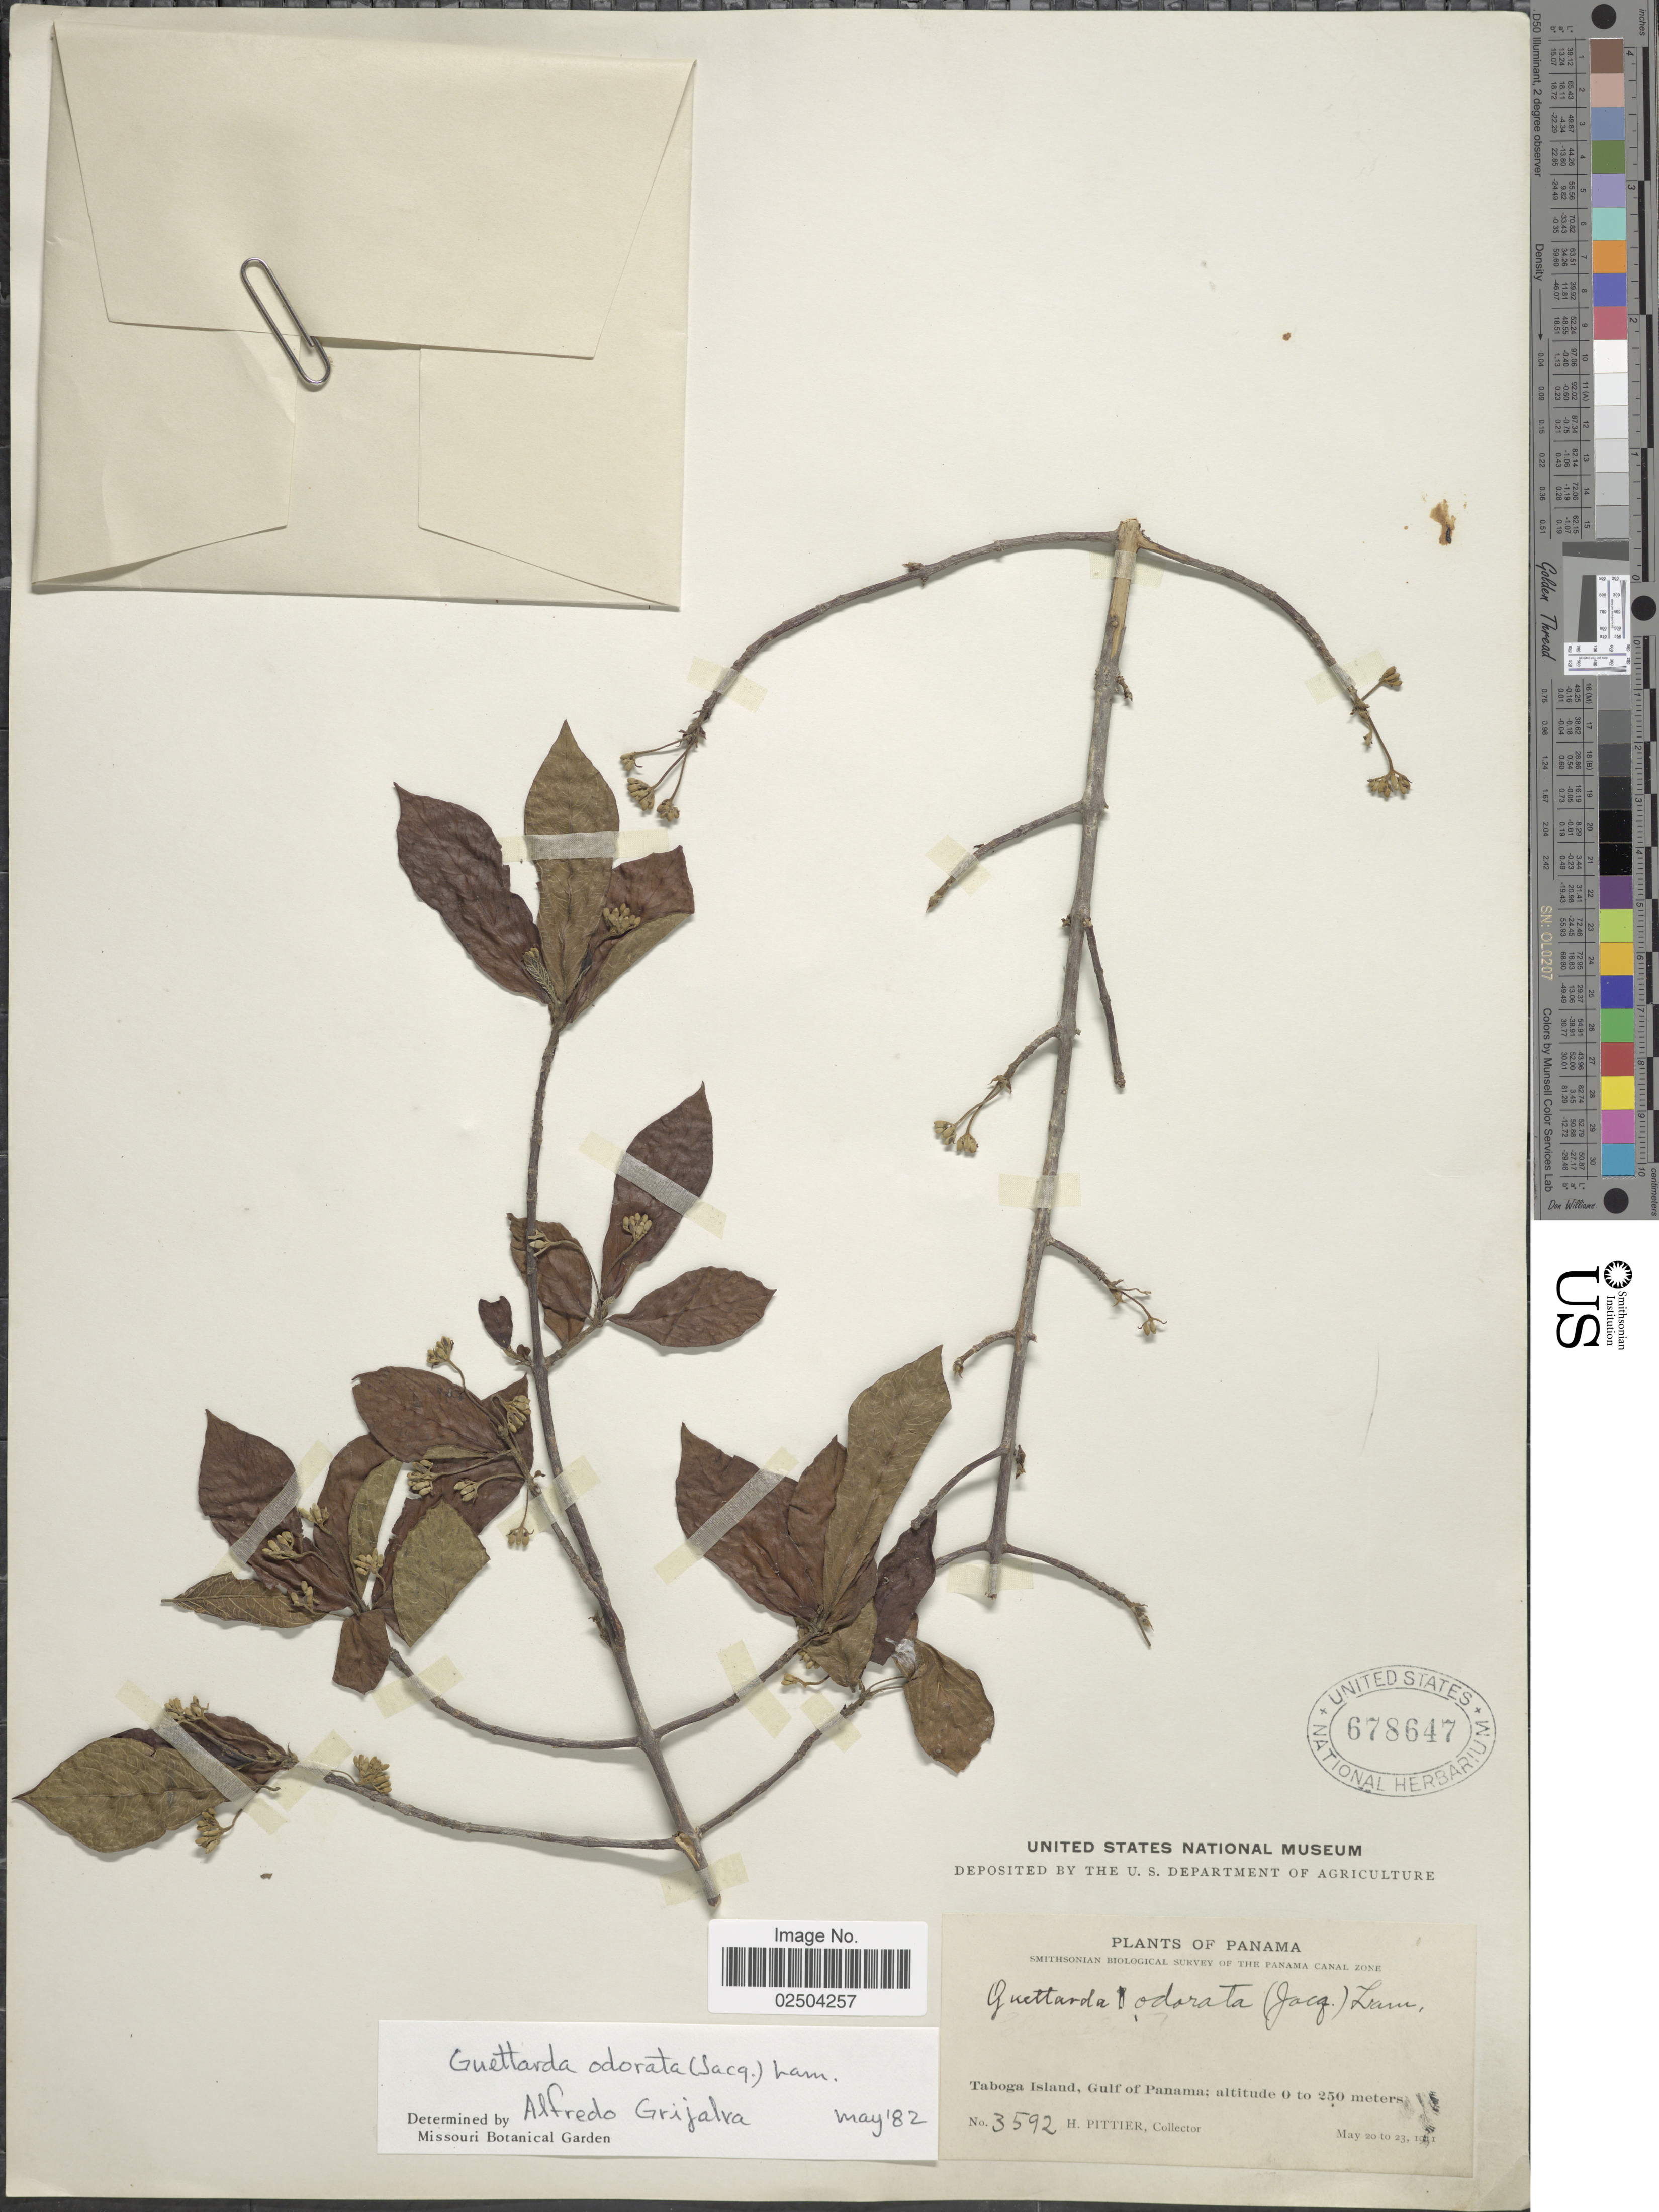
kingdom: Plantae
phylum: Tracheophyta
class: Magnoliopsida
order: Gentianales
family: Rubiaceae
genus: Guettarda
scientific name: Guettarda odorata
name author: (Jacq.) Lam.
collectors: H. F. Pittier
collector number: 3592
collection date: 1911-05-20/1911-05-23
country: Panama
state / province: Panamá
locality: Taboga Island, Gulf of Panama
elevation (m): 0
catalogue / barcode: US 678647